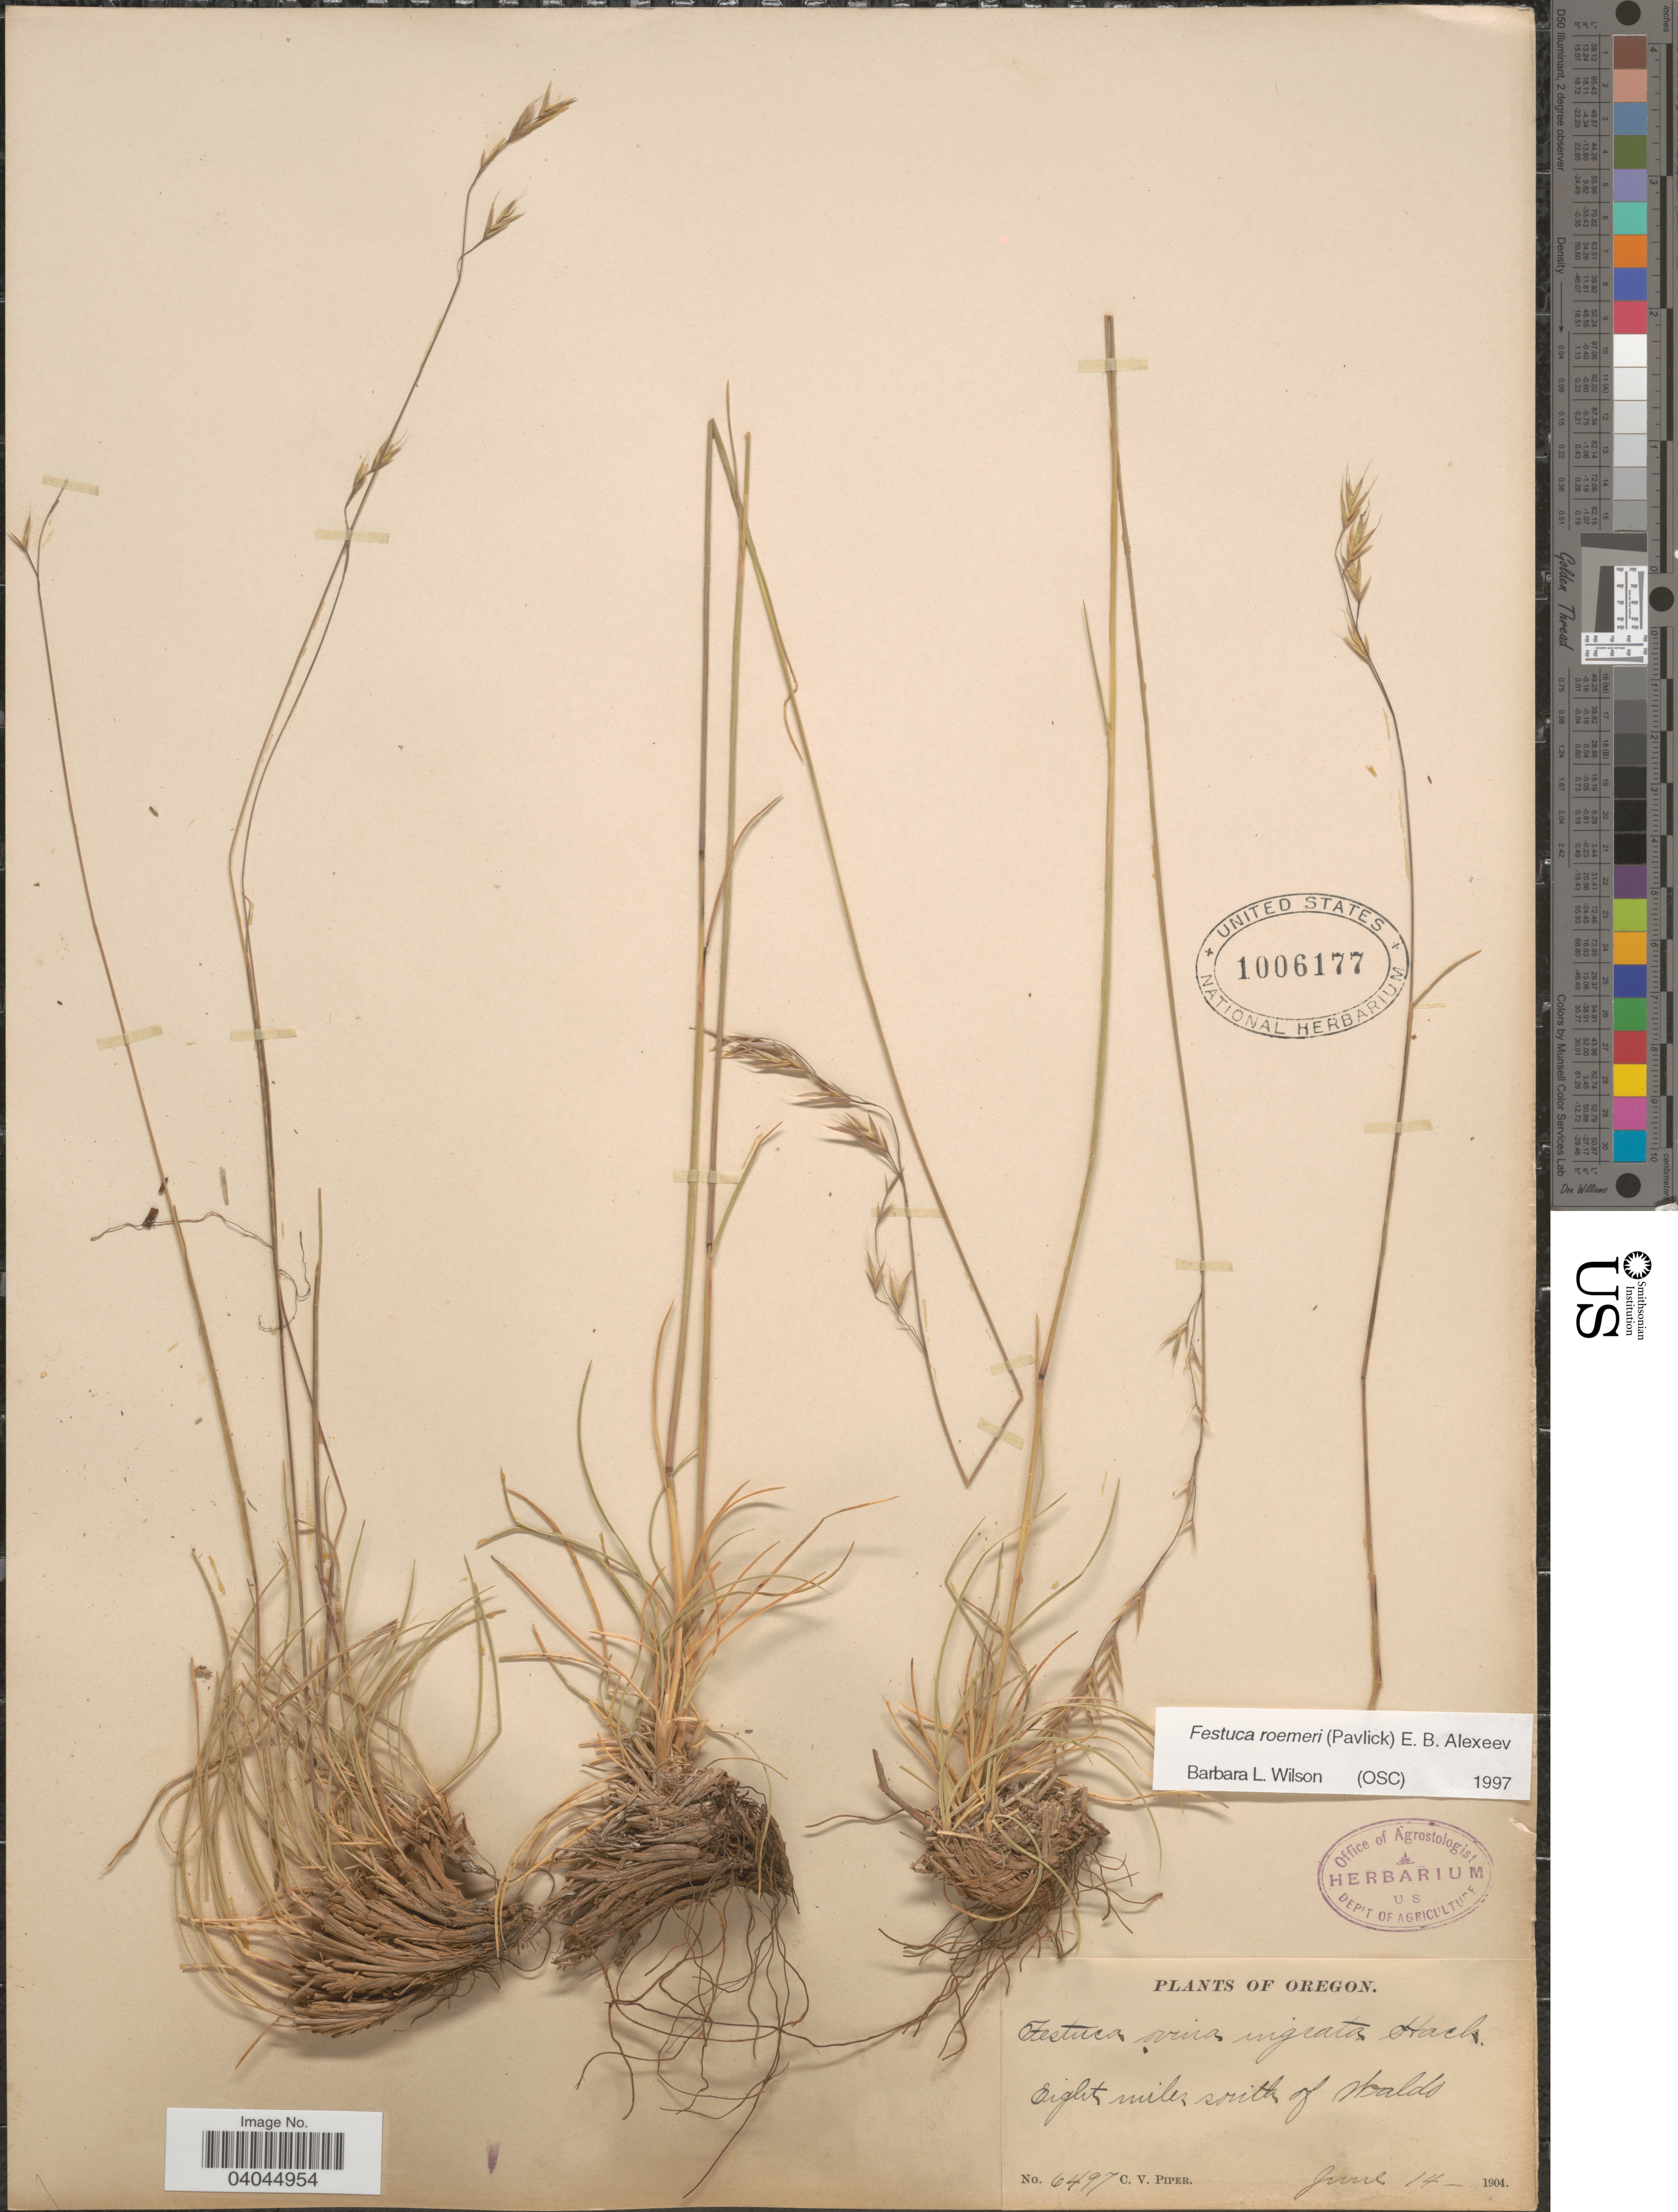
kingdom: Plantae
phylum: Tracheophyta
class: Liliopsida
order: Poales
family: Poaceae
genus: Festuca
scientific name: Festuca roemeri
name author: (Pavlick) E.B. Alexeev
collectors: C. V. Piper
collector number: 6497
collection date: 1904-06-14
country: United States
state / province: Oregon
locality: Eight miles south of Waldo.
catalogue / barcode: US 1006177